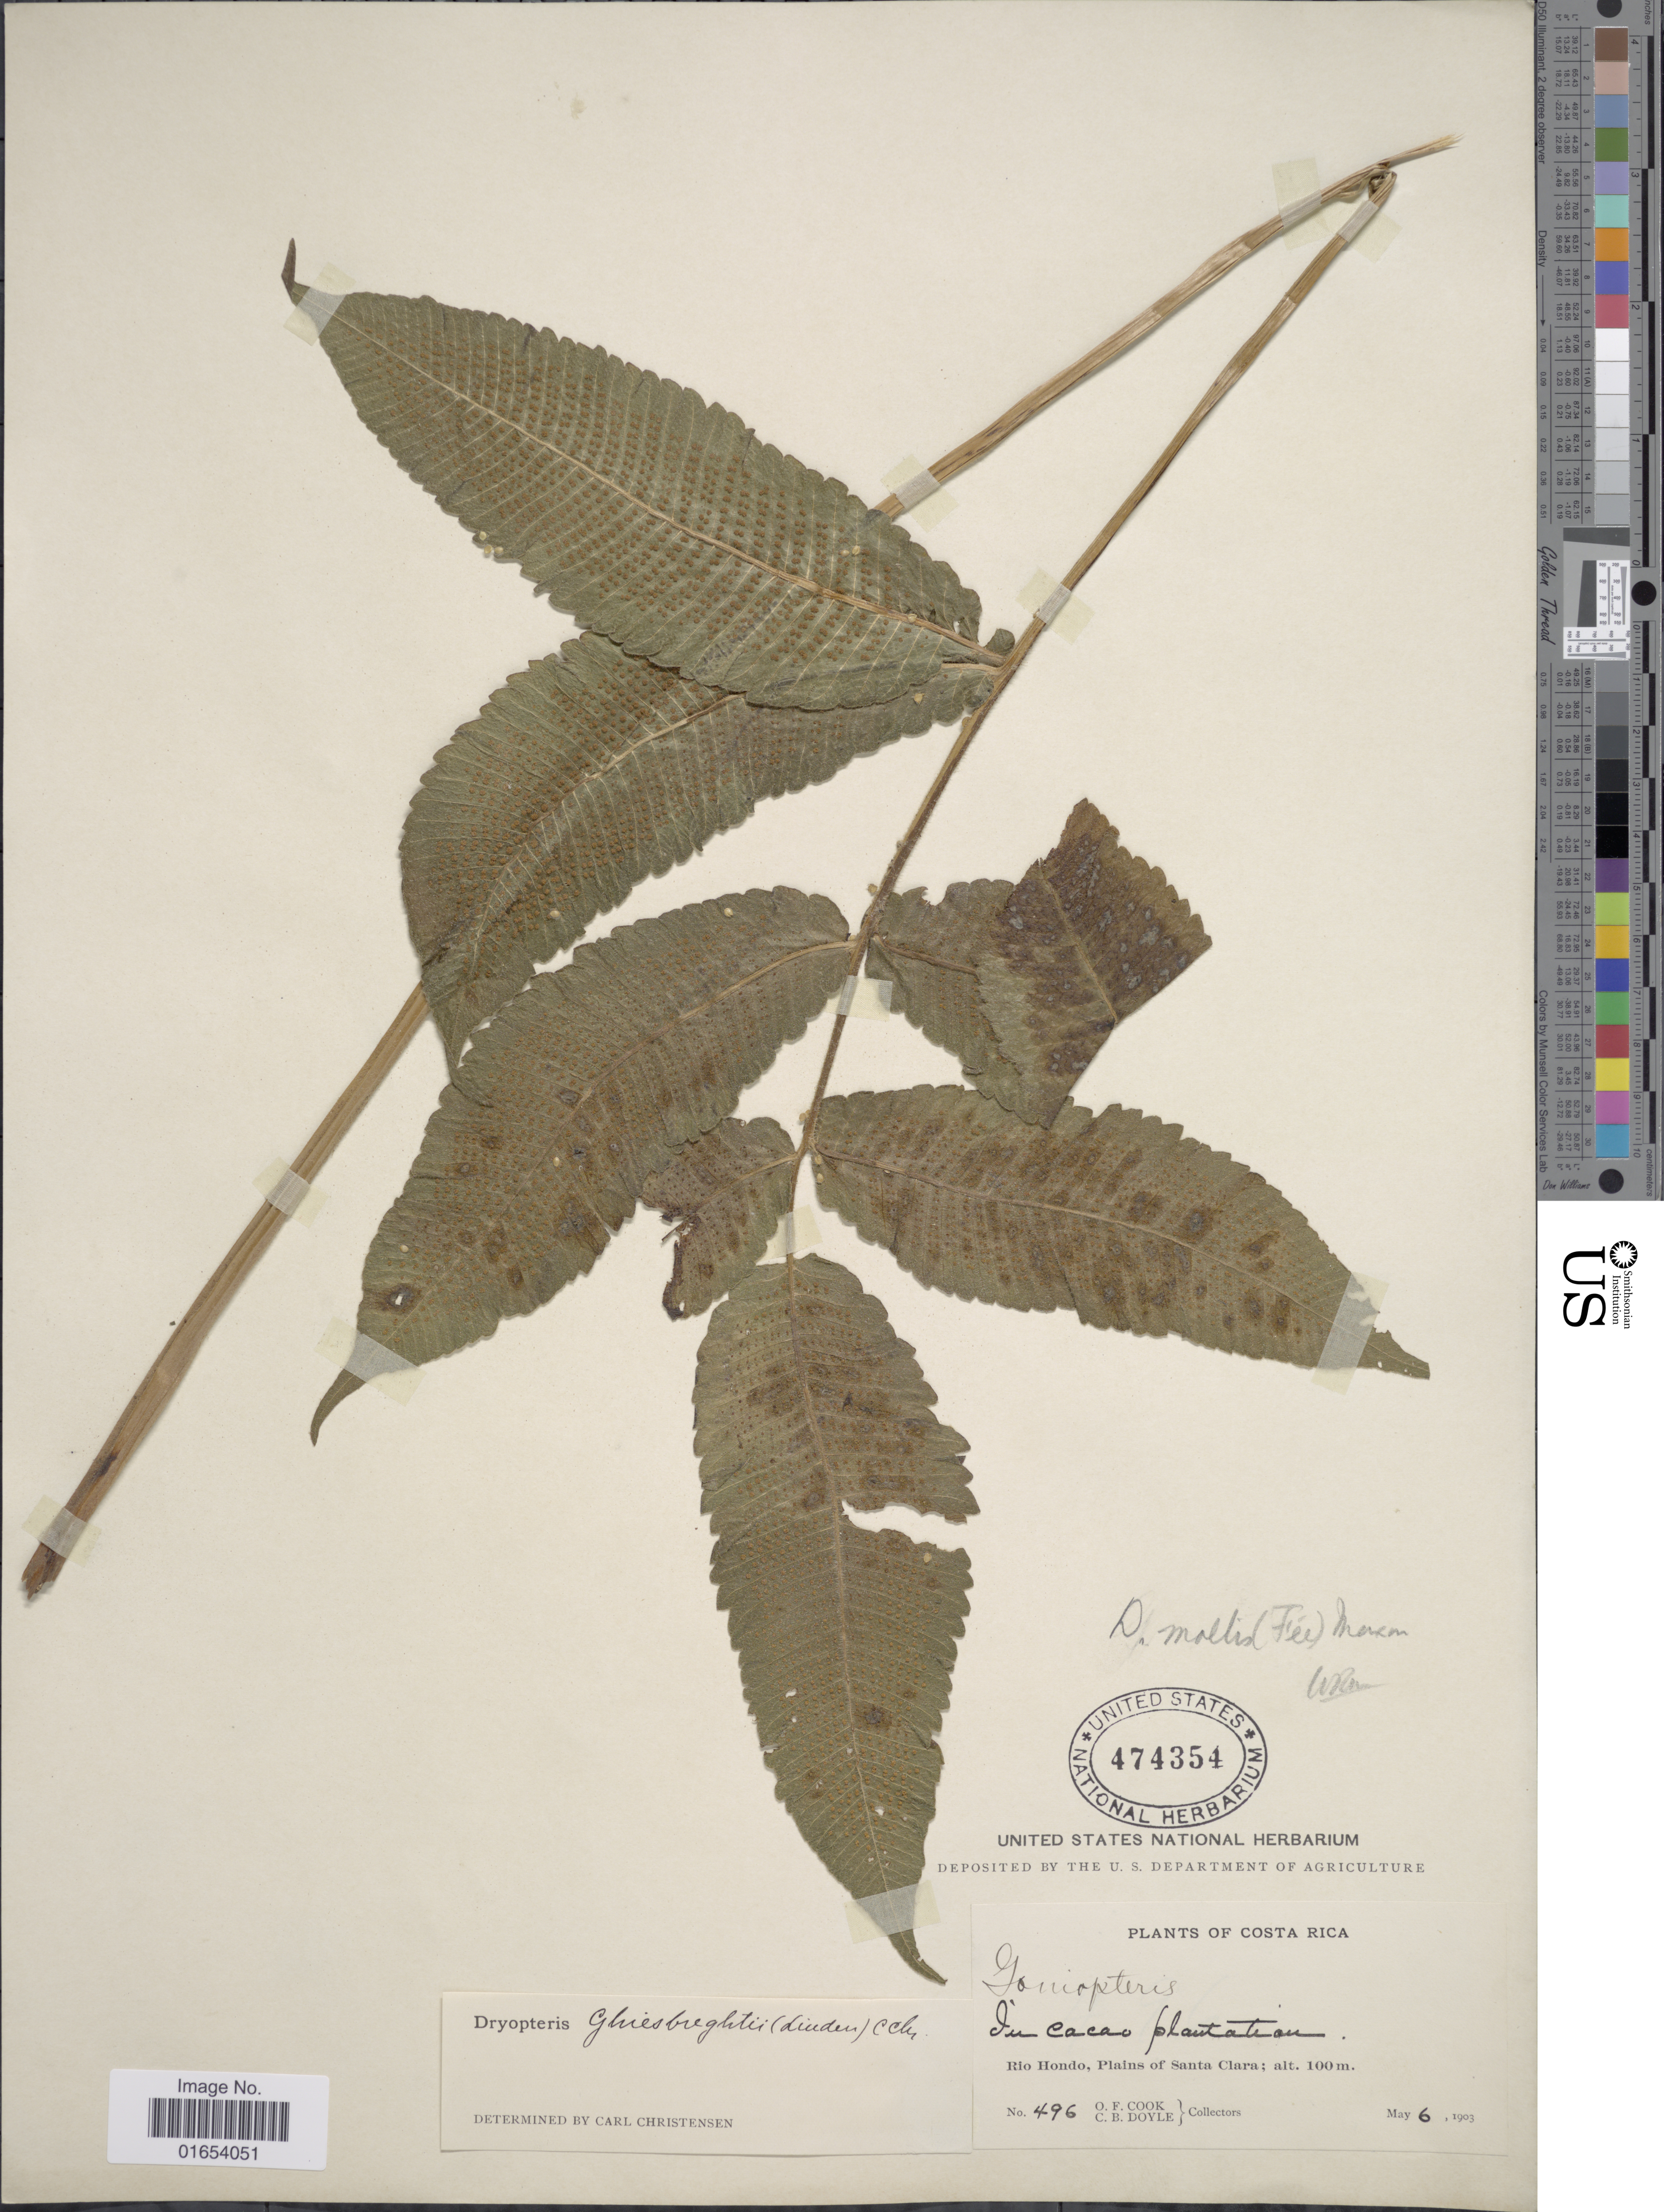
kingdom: Plantae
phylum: Tracheophyta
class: Polypodiopsida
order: Polypodiales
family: Thelypteridaceae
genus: Goniopteris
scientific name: Goniopteris ghiesbreghtii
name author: (Linden) J. Sm.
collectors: O. F. Cook & C. Doyle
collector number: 496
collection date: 1903-05-06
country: Costa Rica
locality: Costa Rica, Rio Hondo, Plains of Santa Clara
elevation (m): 100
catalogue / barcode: US 474354